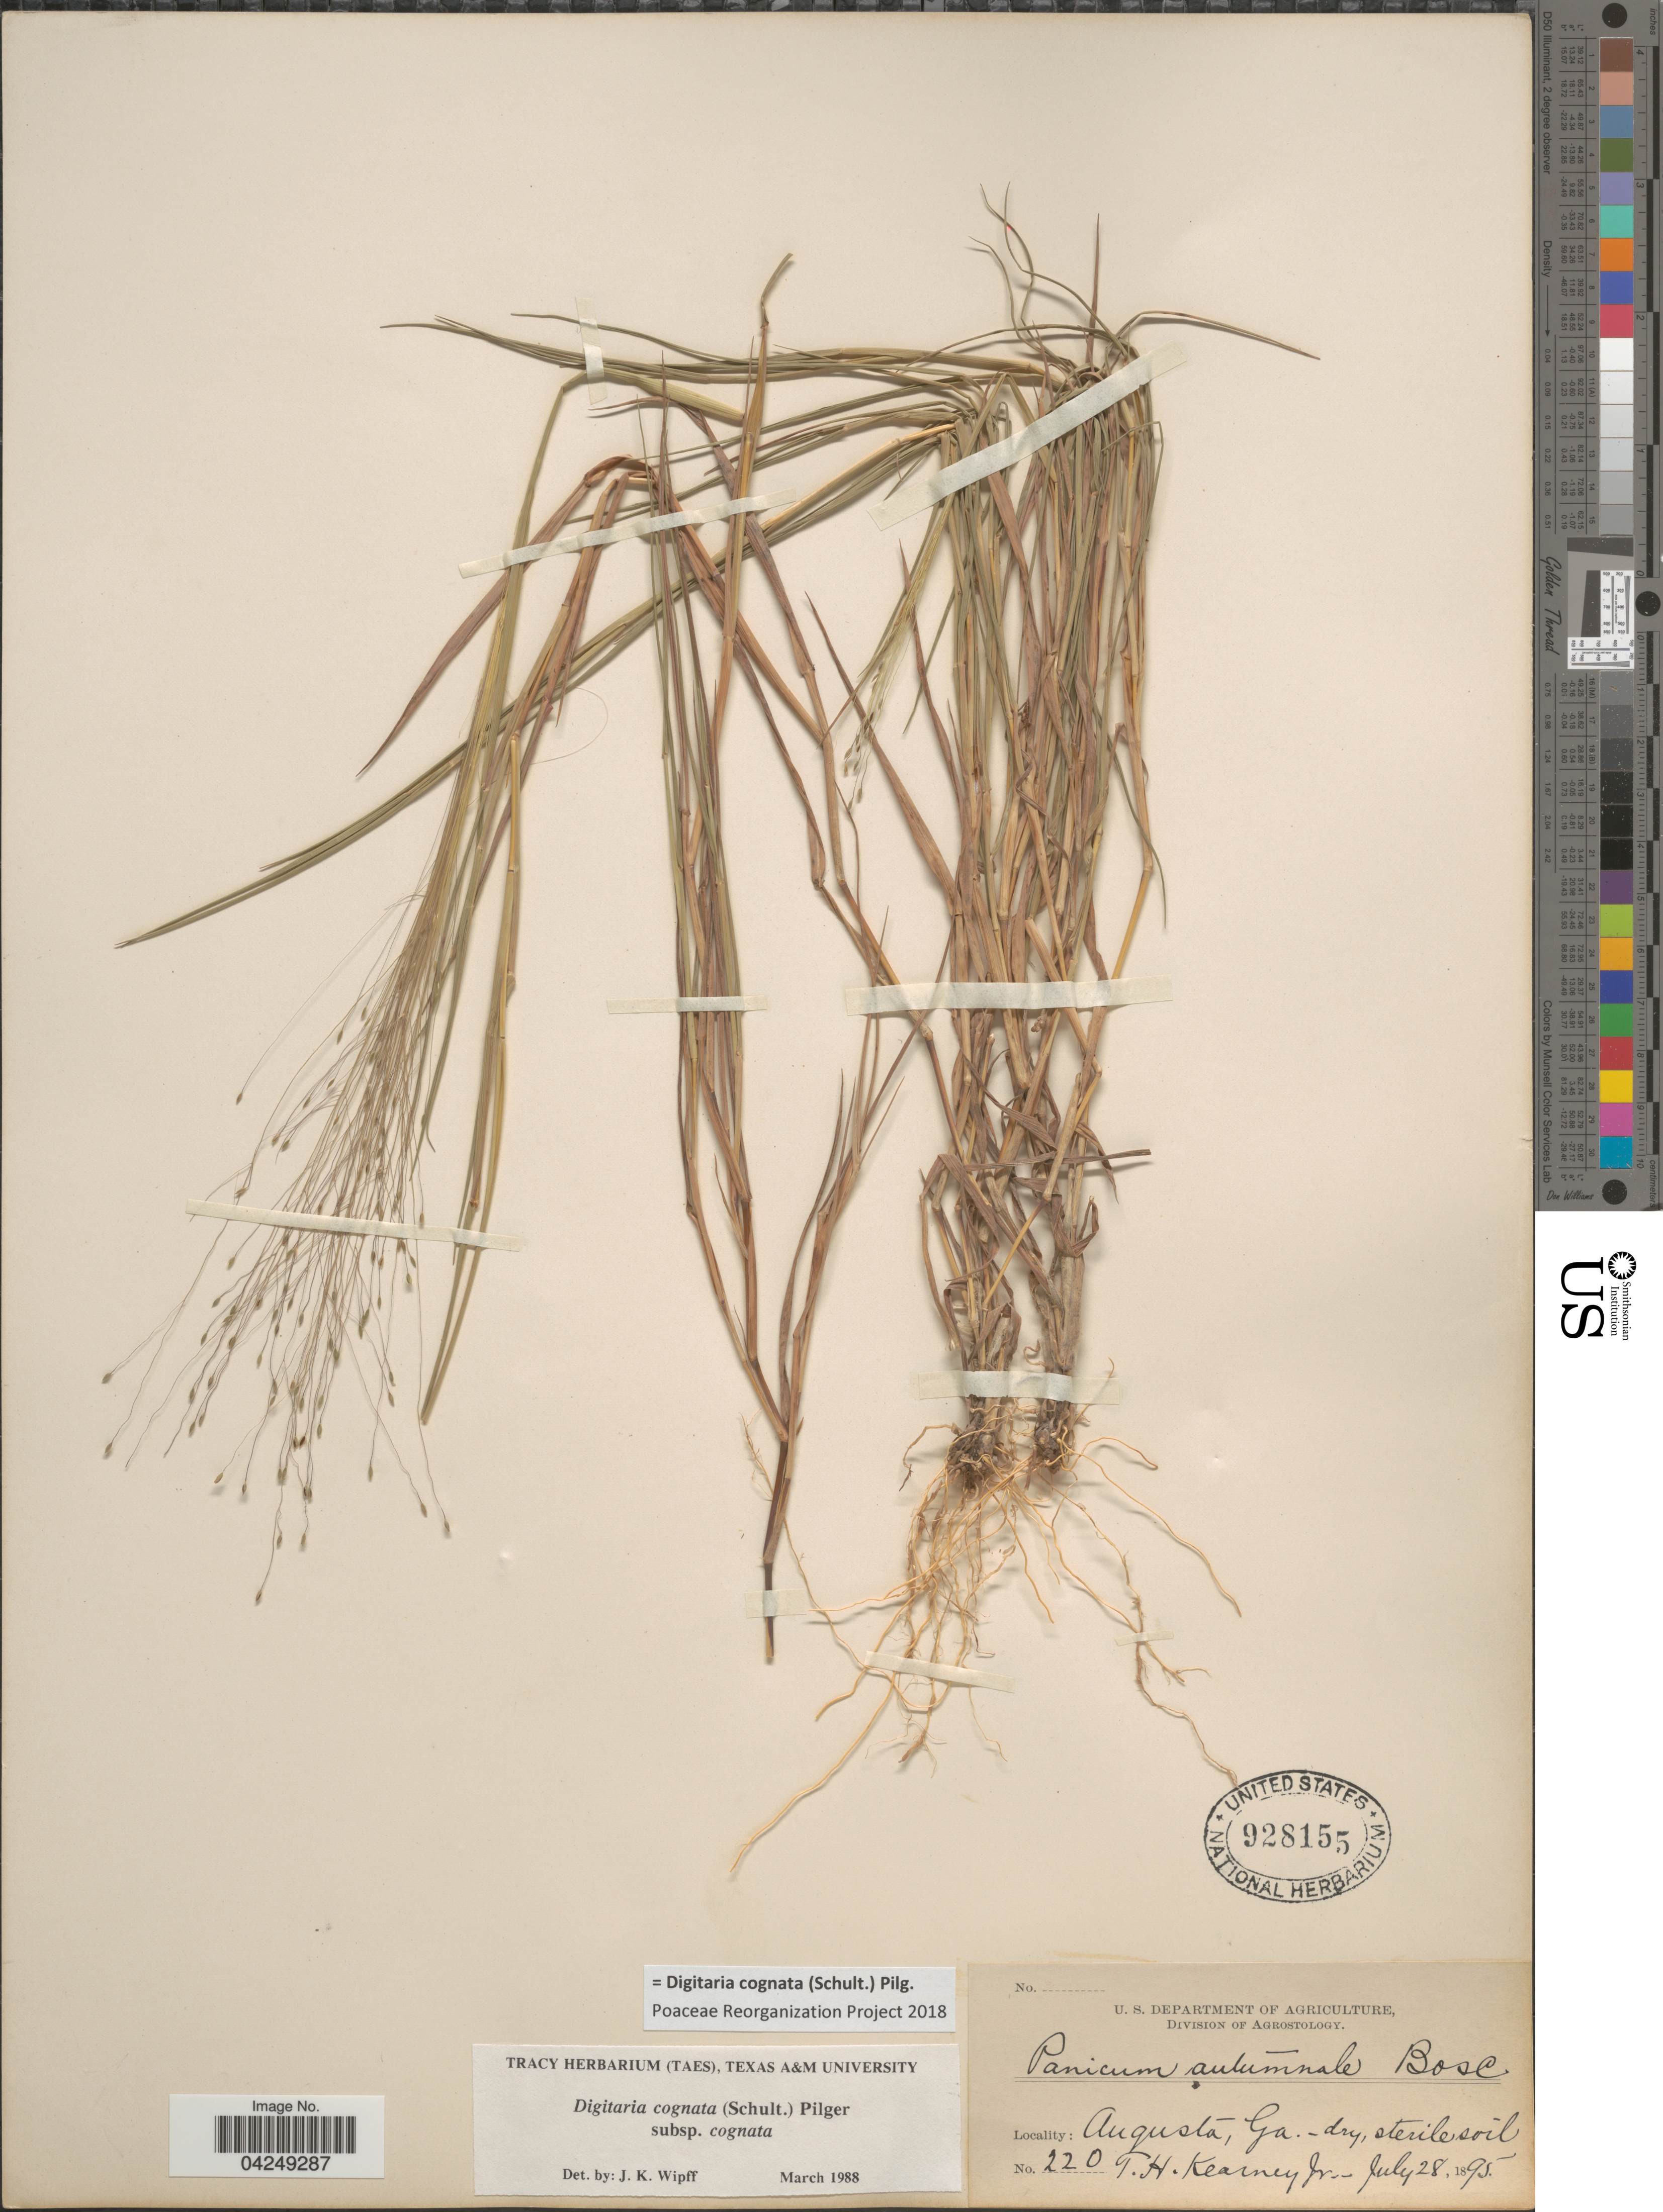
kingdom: Plantae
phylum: Tracheophyta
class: Liliopsida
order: Poales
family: Poaceae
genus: Digitaria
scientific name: Digitaria cognata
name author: (Scult.) Pilg.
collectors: T. H. Kearney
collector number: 220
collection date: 1895-07-28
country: United States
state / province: Georgia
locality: Augusta.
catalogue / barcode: US 928155